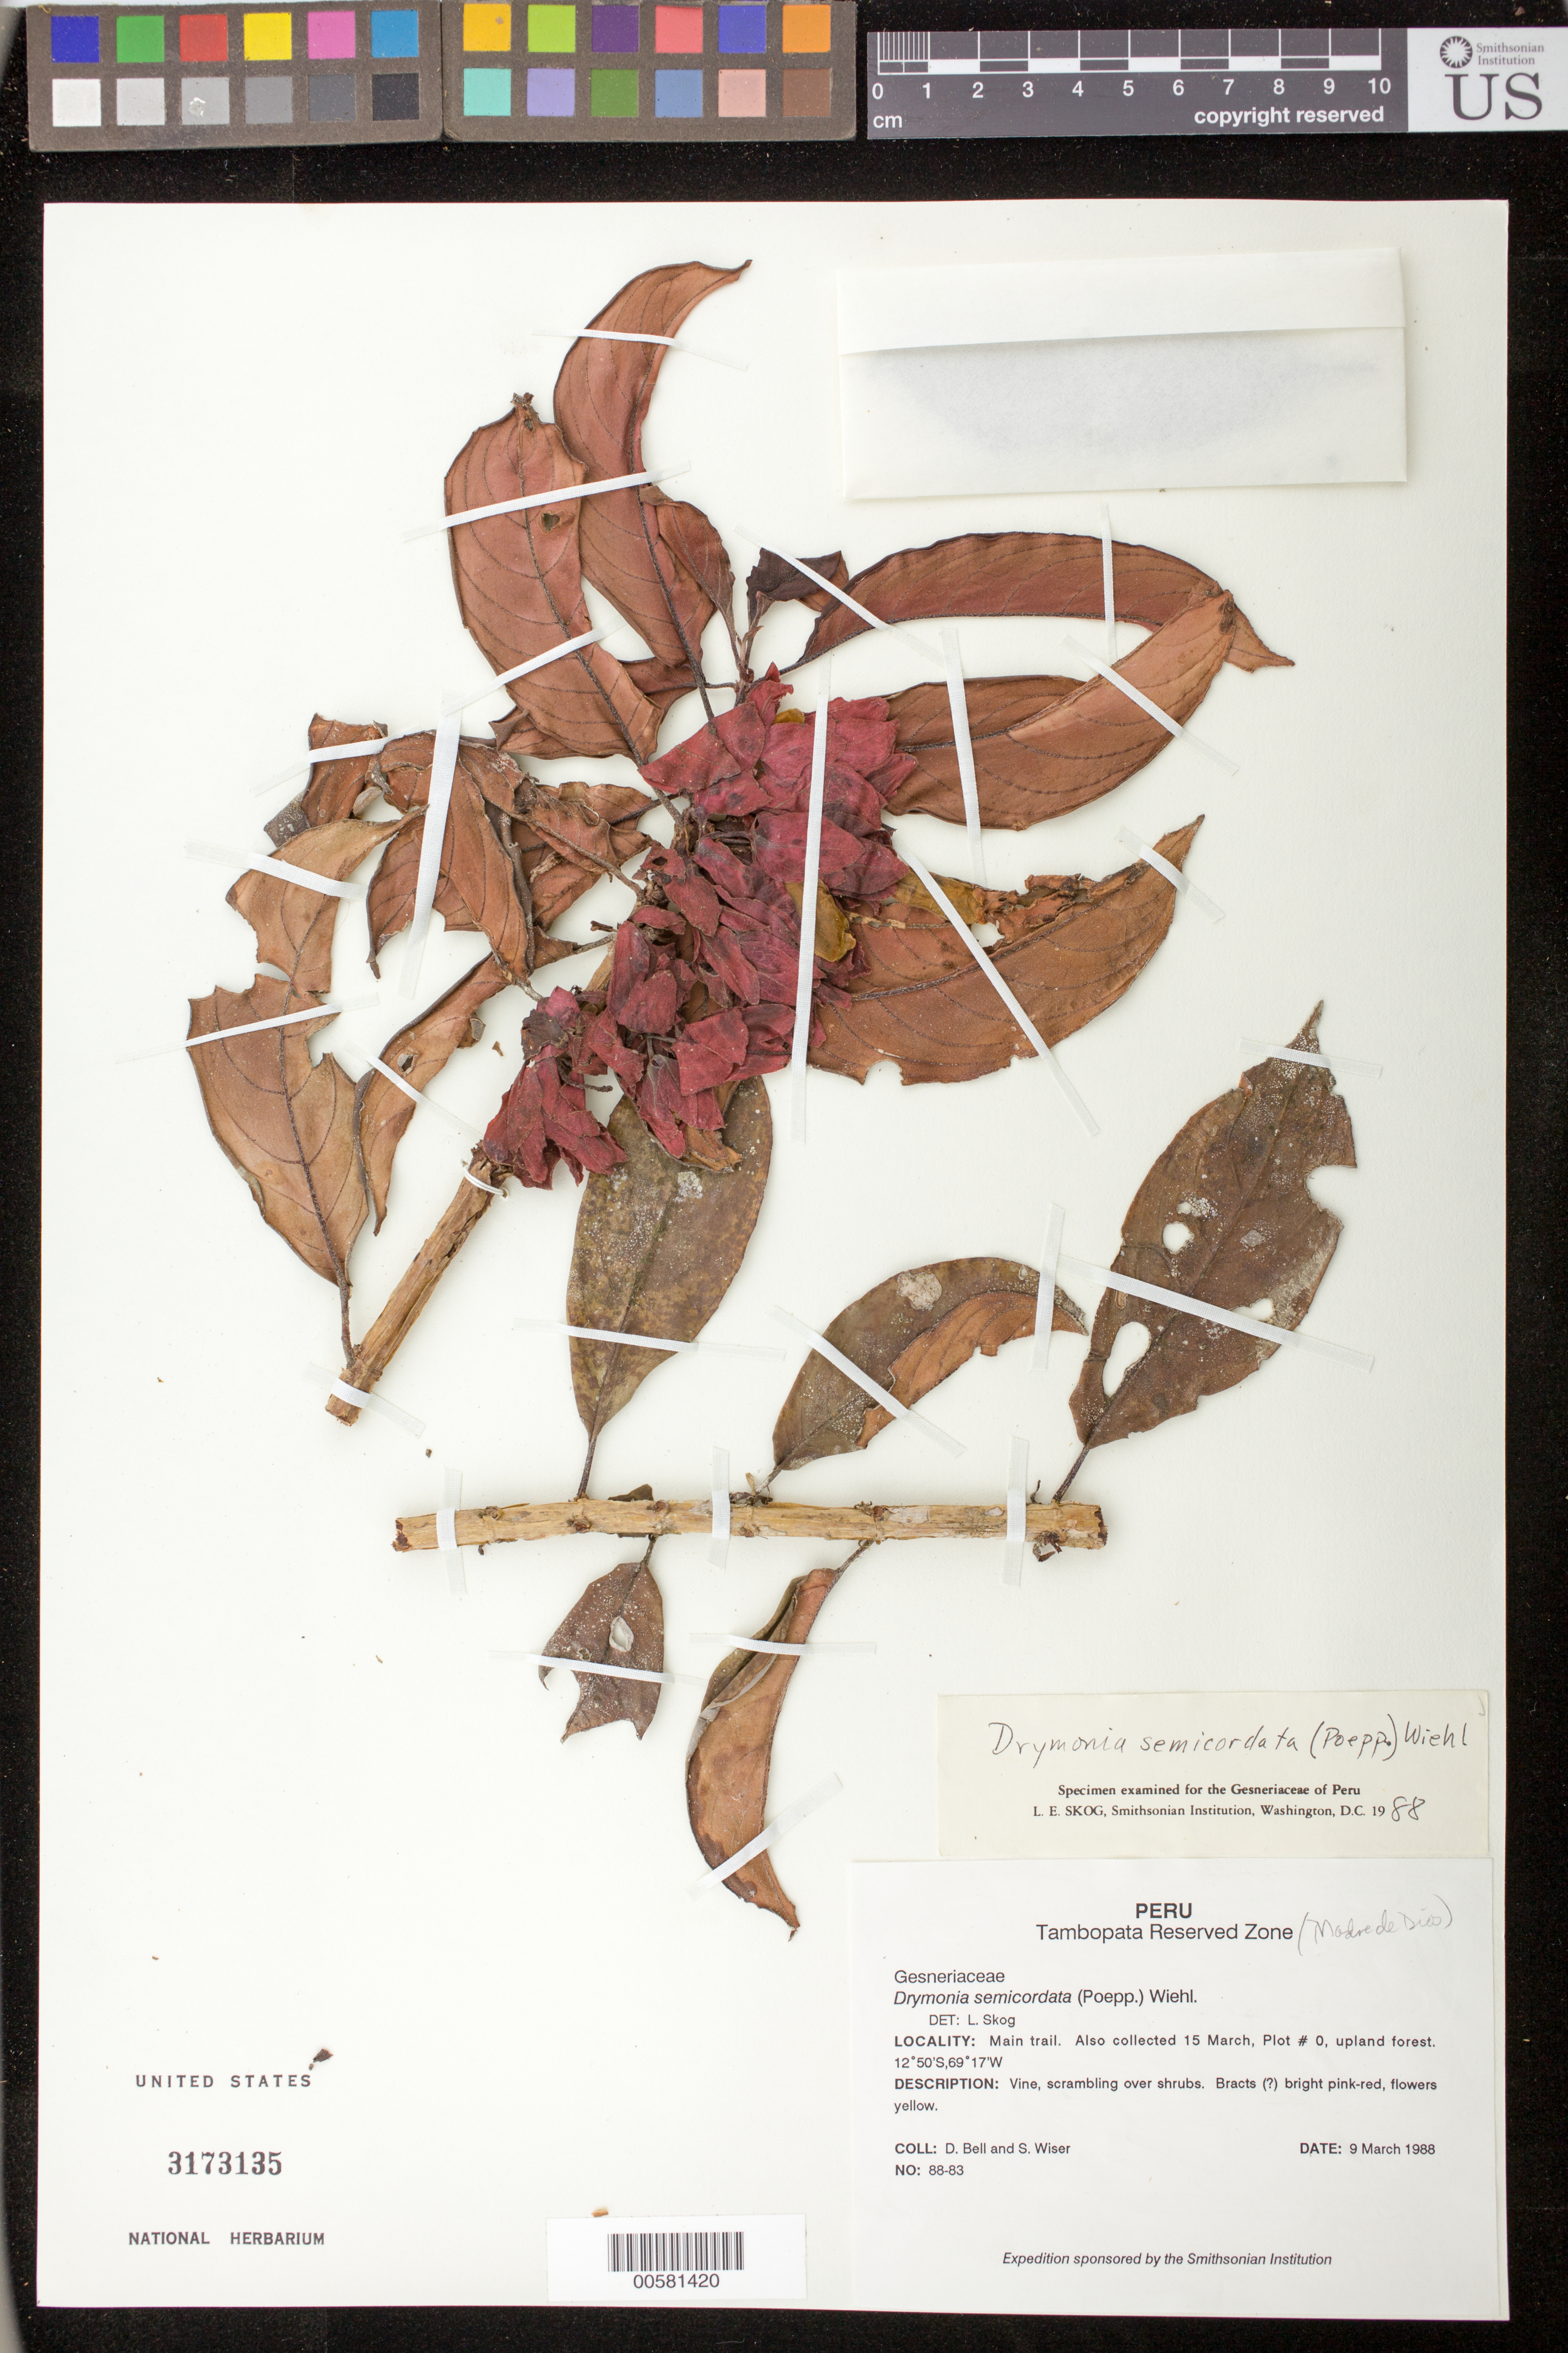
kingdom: Plantae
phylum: Tracheophyta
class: Magnoliopsida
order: Lamiales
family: Gesneriaceae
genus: Drymonia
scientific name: Drymonia semicordata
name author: (Poepp.) Wiehler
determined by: Skog, Laurence E.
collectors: D. A. Bell & S. Wiser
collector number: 88- 83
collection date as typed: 09 Mar 1988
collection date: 1988-03-09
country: Peru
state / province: Madre de Dios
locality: Tambopata Reserved Zone, Main trail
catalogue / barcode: US 3173135